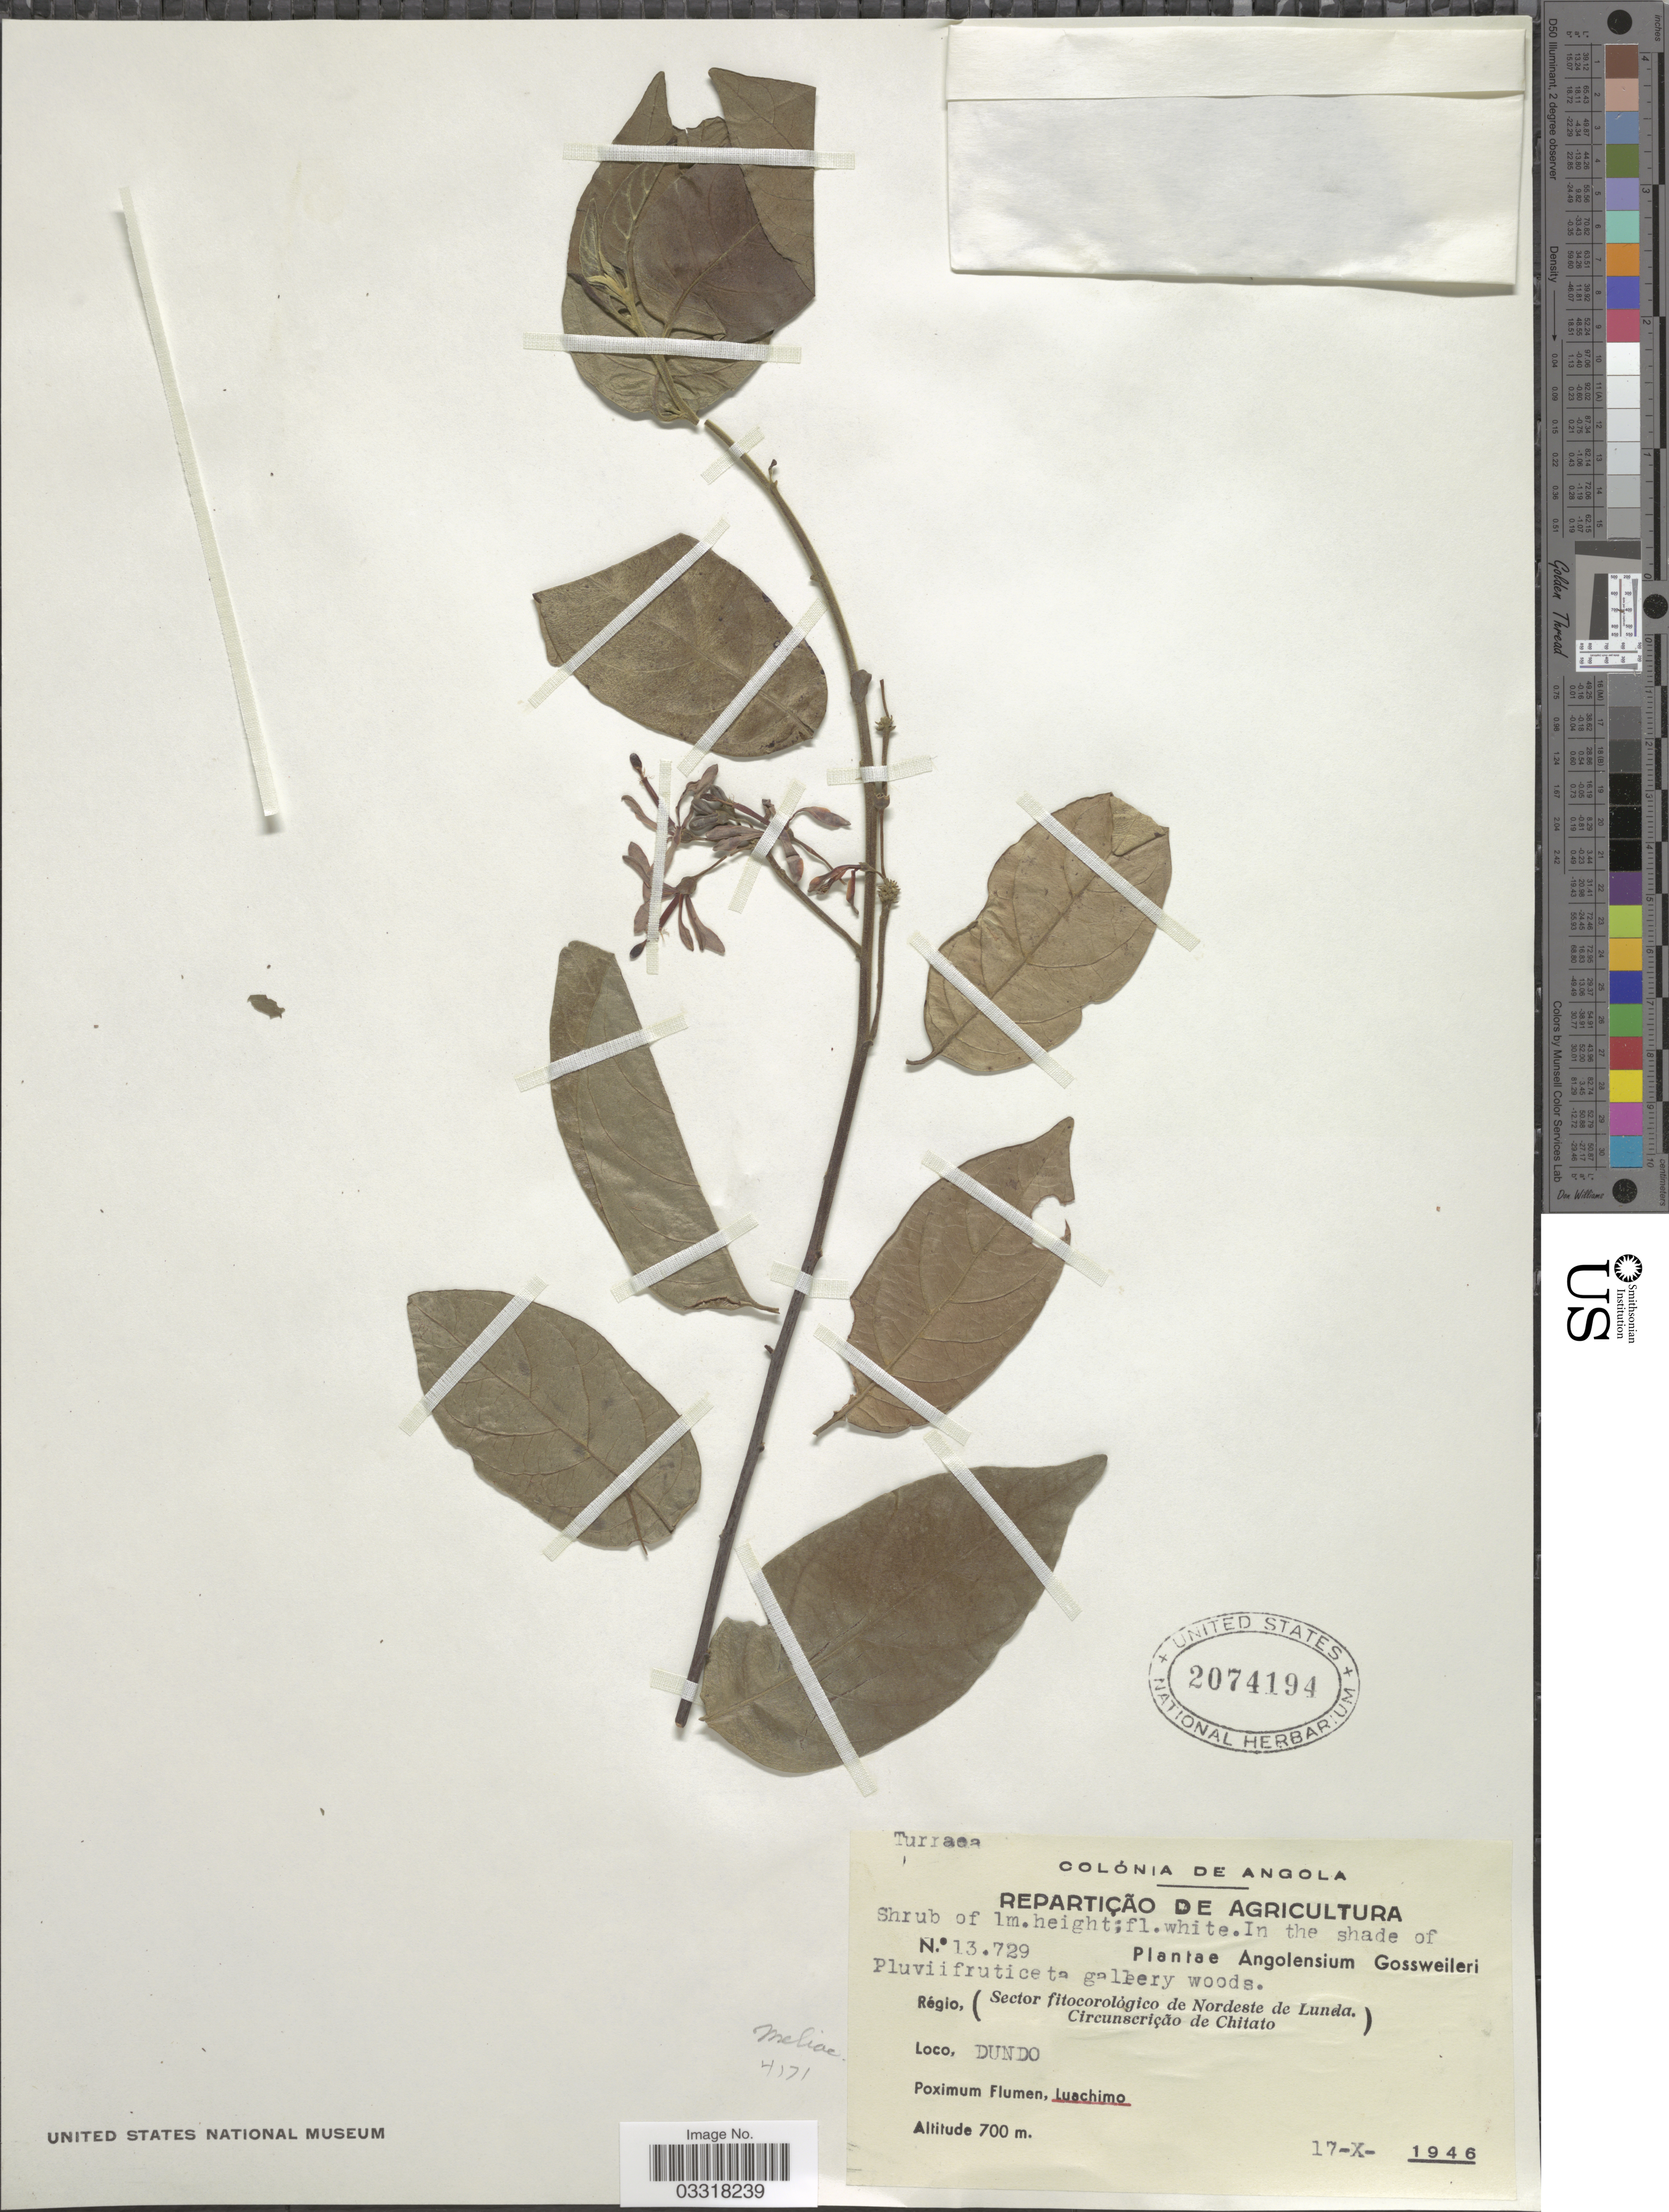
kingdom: Plantae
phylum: Tracheophyta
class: Magnoliopsida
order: Sapindales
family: Meliaceae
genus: Turraea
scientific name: Turraea sp.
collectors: -. Gossweiler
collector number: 13729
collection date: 1946-10-17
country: Angola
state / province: Lunda Norte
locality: Régio, (Sector fitocorológico de Nordeste de Lunda. Circunscrição de Chitato). Dundo. Proximum Flumen, Luachimo.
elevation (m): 700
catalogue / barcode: US 2074194